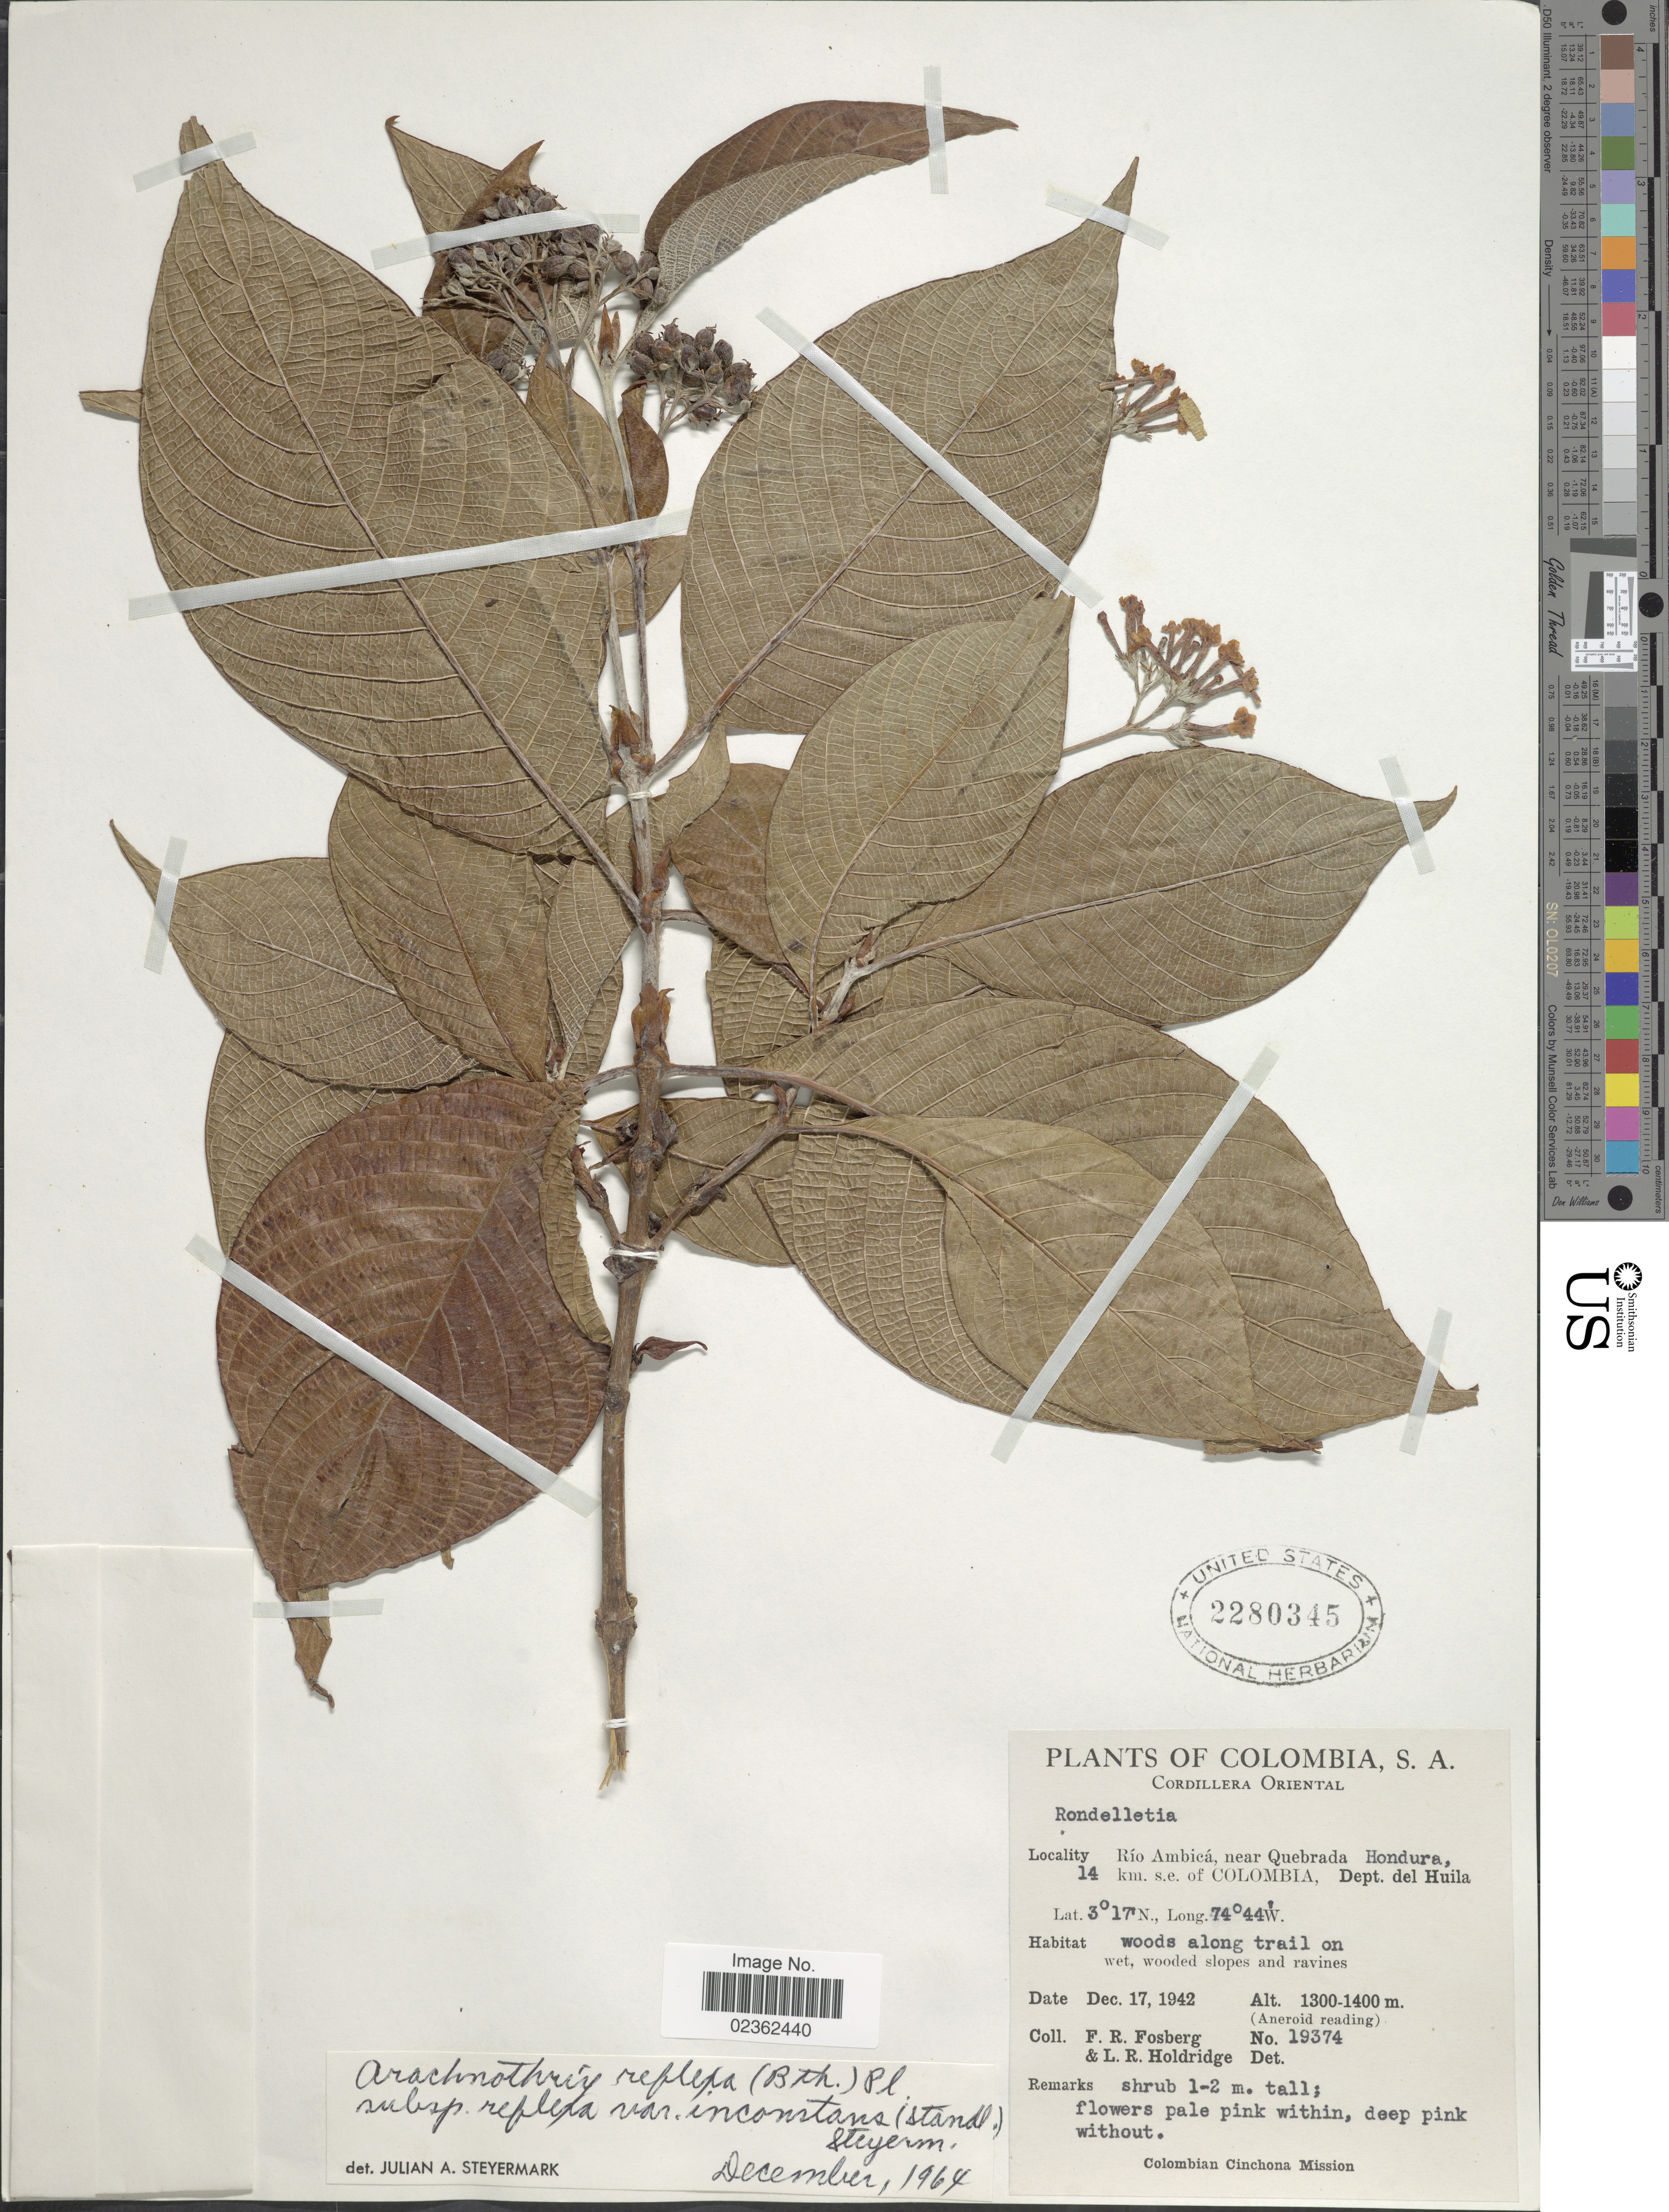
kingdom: Plantae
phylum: Tracheophyta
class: Magnoliopsida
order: Gentianales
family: Rubiaceae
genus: Arachnothryx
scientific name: Arachnothryx reflexa var. inconstans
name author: (Standl.) Steyerm.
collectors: F. R. Fosberg & L. Holdridge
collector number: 19374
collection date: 1942-12-17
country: Colombia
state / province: Huila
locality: S.A., Cordillera Oriental, Rio Ambica, near Quebrada Hondura, 14 km. s.e. of Colombia, woods along trail of wet, wooded slopes and ravines.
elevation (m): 1300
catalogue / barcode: US 2280345